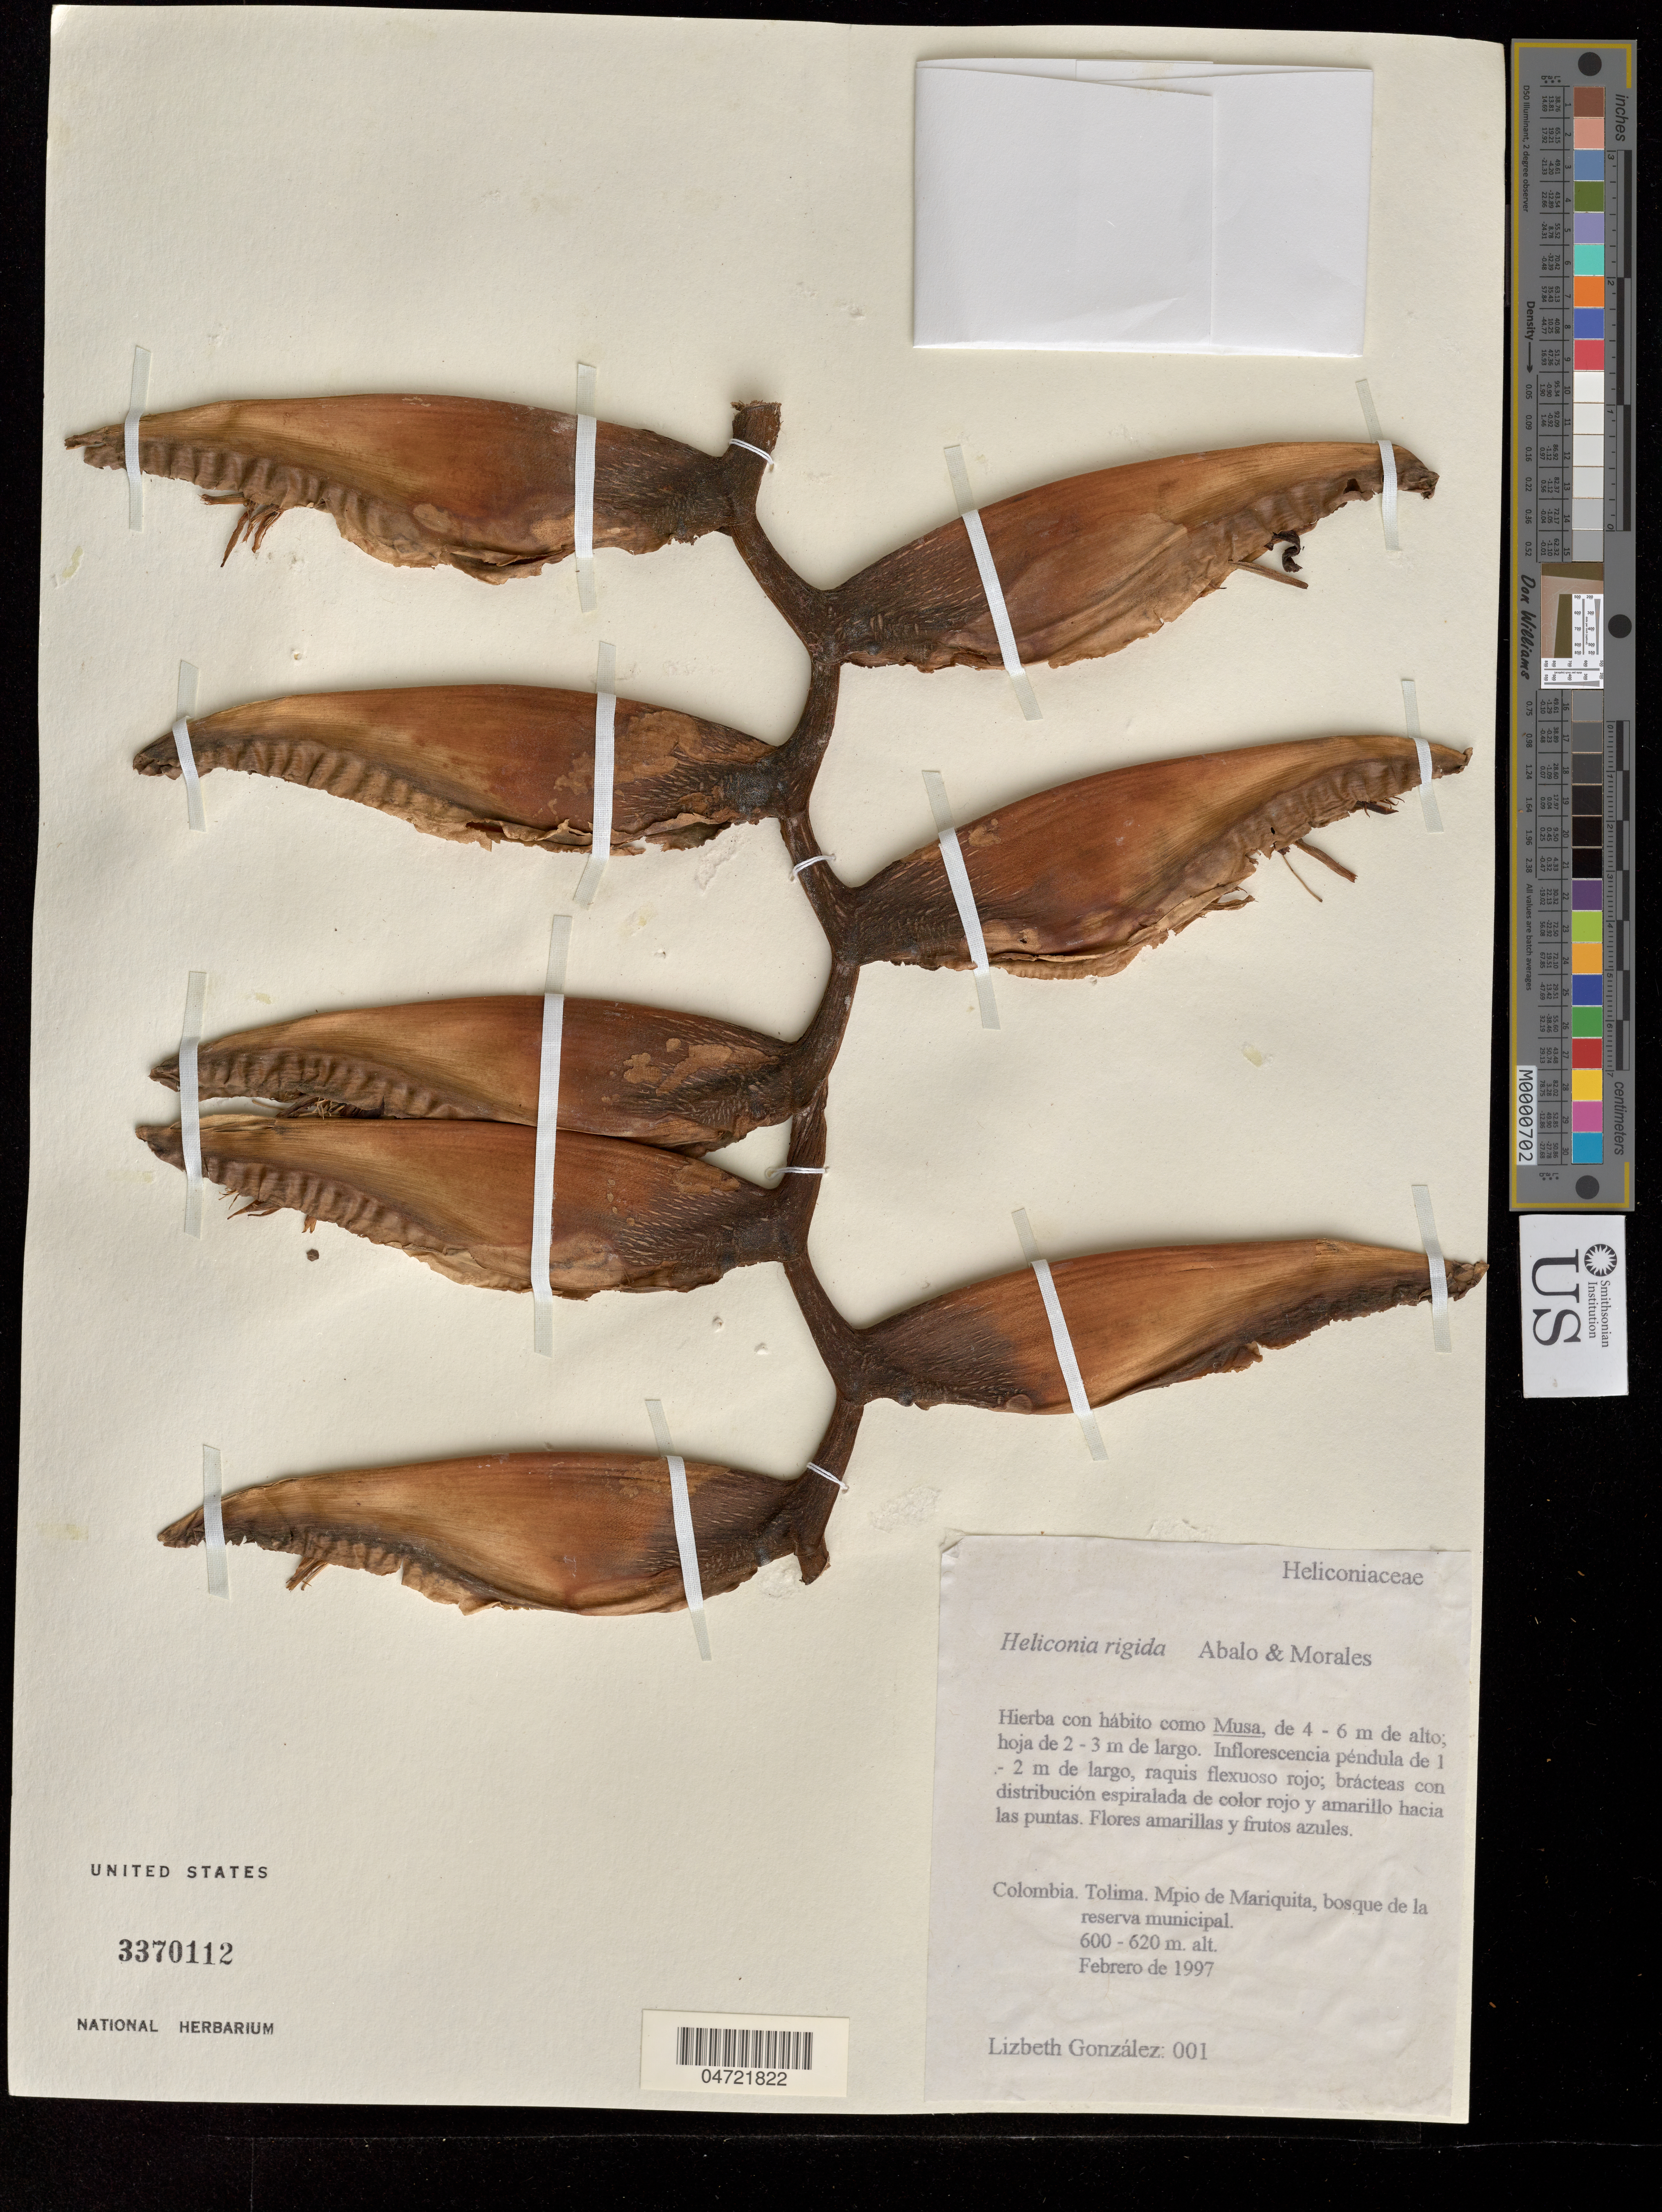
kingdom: Plantae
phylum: Tracheophyta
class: Liliopsida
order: Zingiberales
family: Heliconiaceae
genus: Heliconia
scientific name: Heliconia rigida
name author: Abalo & G. Morales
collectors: L. González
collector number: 1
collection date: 1997-02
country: Colombia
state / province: Tolima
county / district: Mariquita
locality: Reserva Municipal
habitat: Bosque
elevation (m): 189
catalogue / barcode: US 3370112